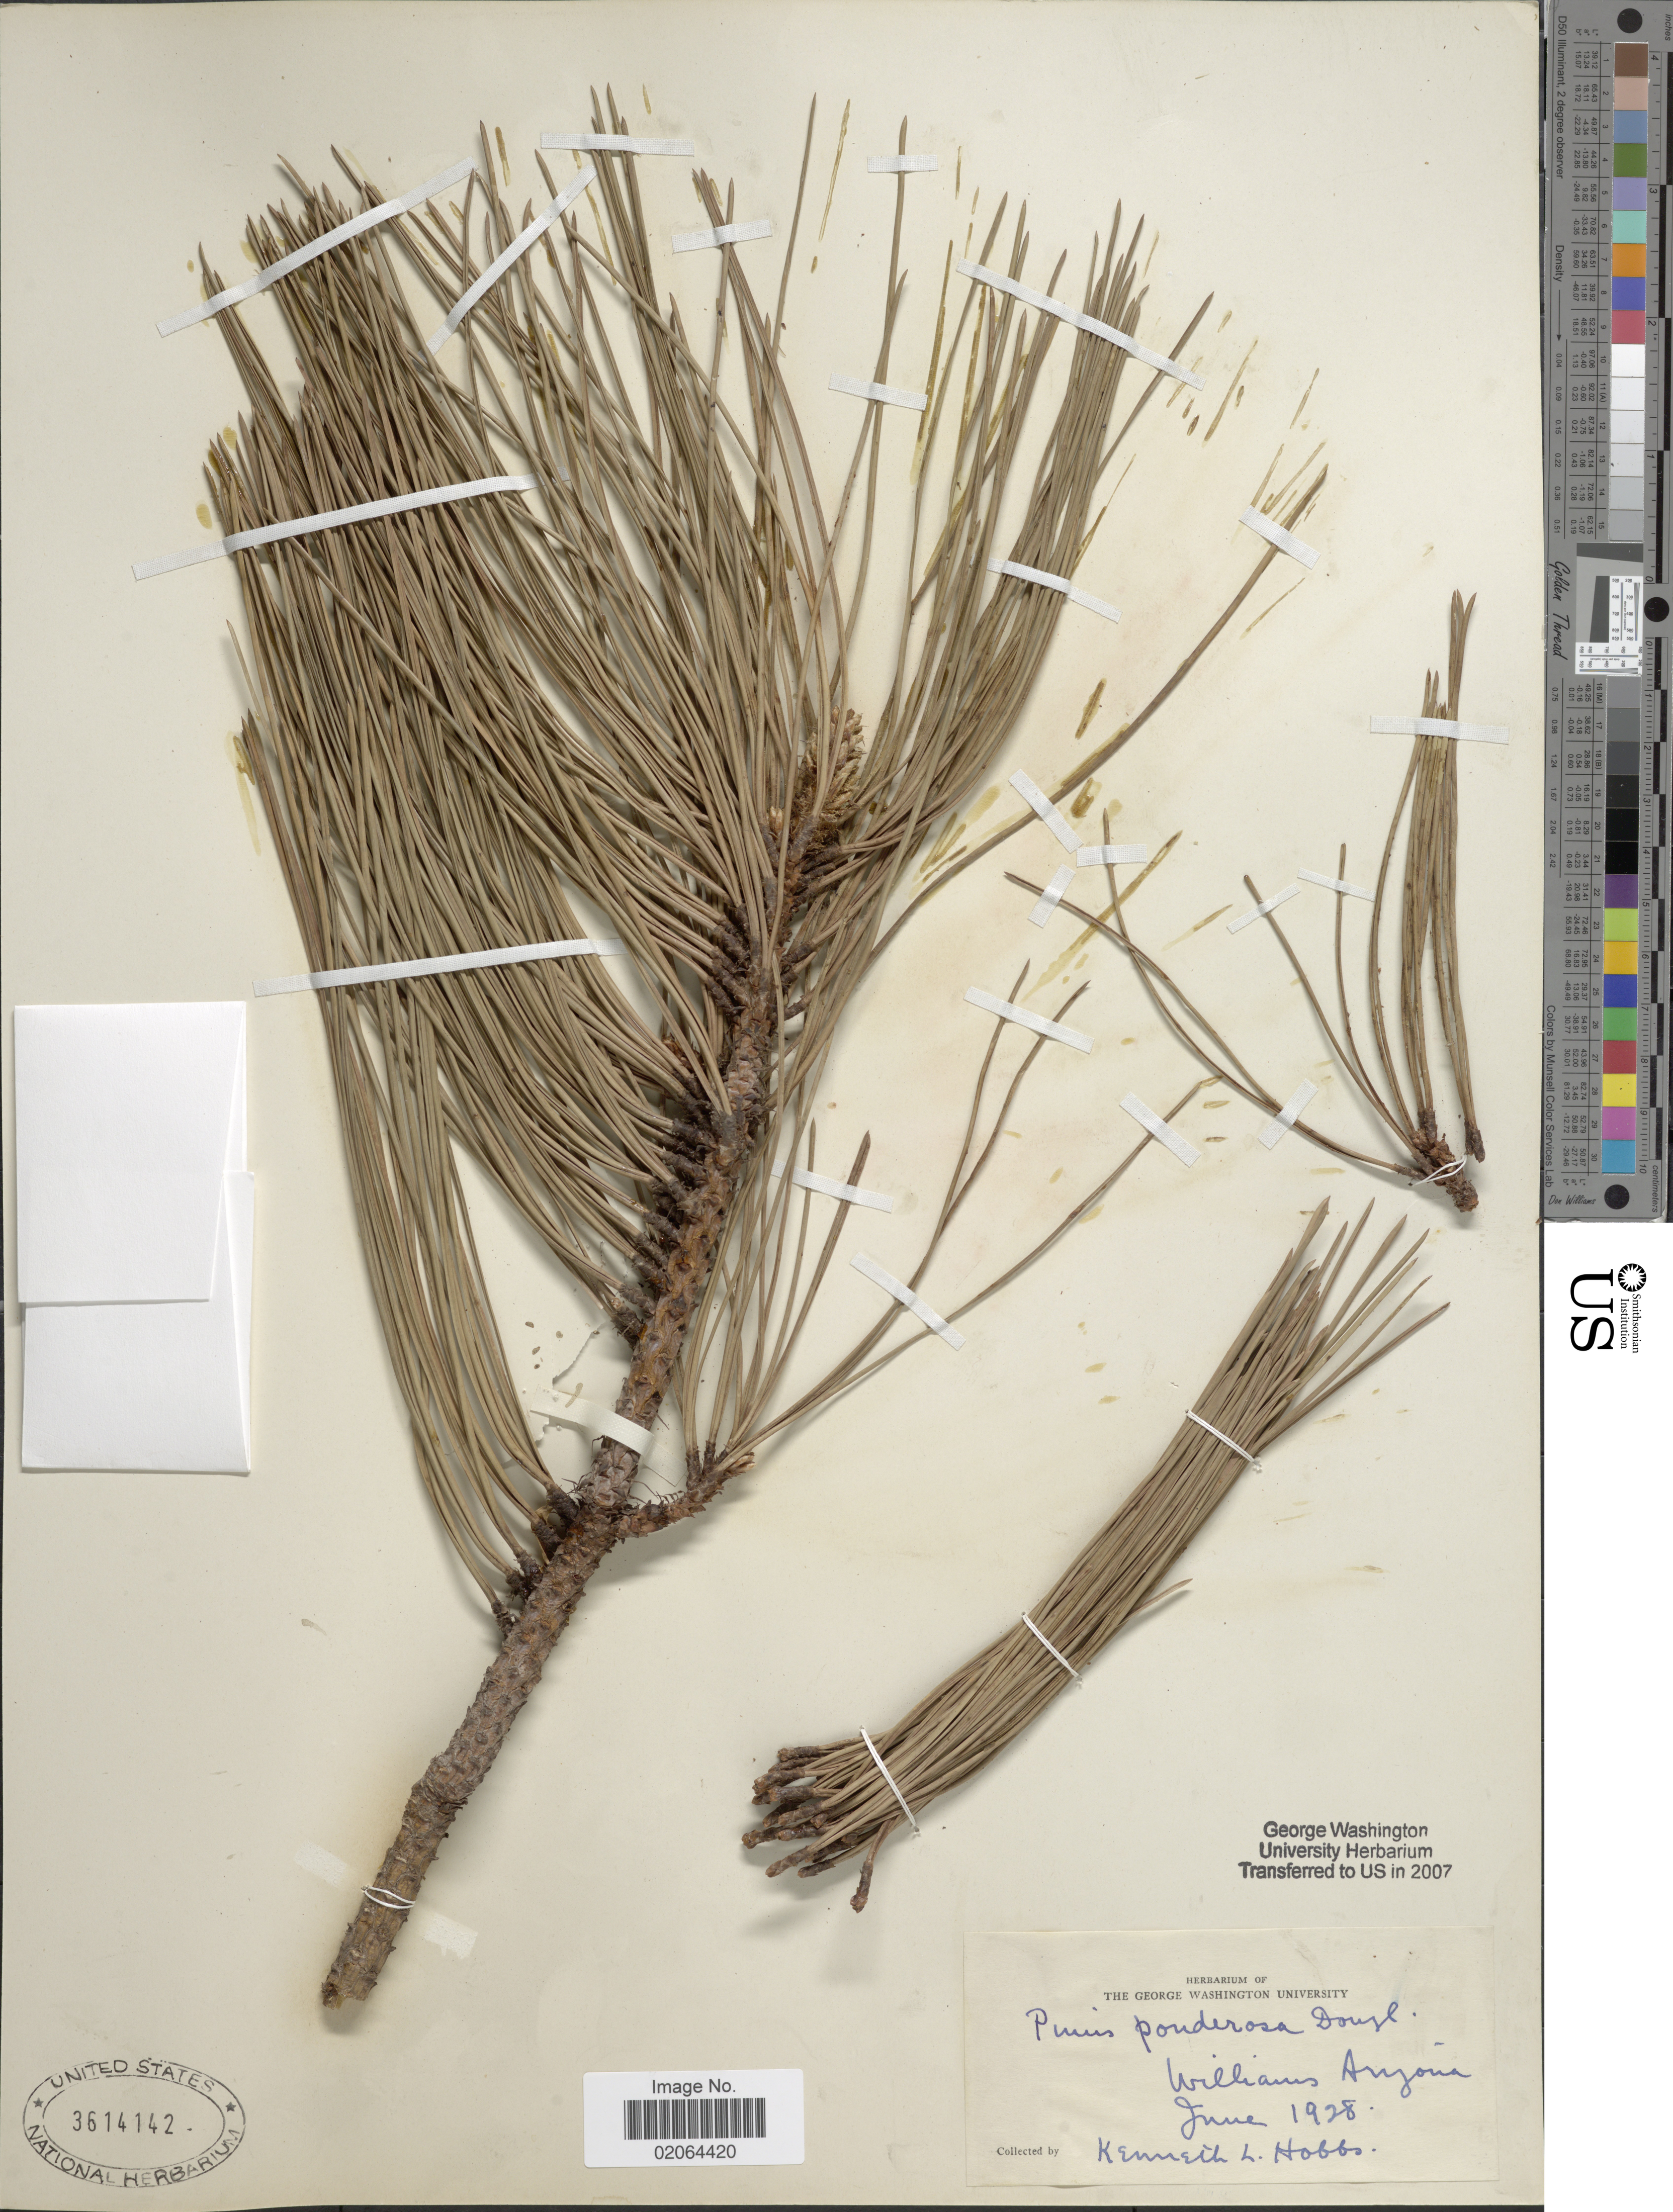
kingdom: Plantae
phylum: Tracheophyta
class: Pinopsida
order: Pinales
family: Pinaceae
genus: Pinus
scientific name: Pinus ponderosa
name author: Douglas ex C. Lawson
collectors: K. Hobbs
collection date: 1928-06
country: United States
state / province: Arizona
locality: Williams, Arizona.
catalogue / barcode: US 3614142